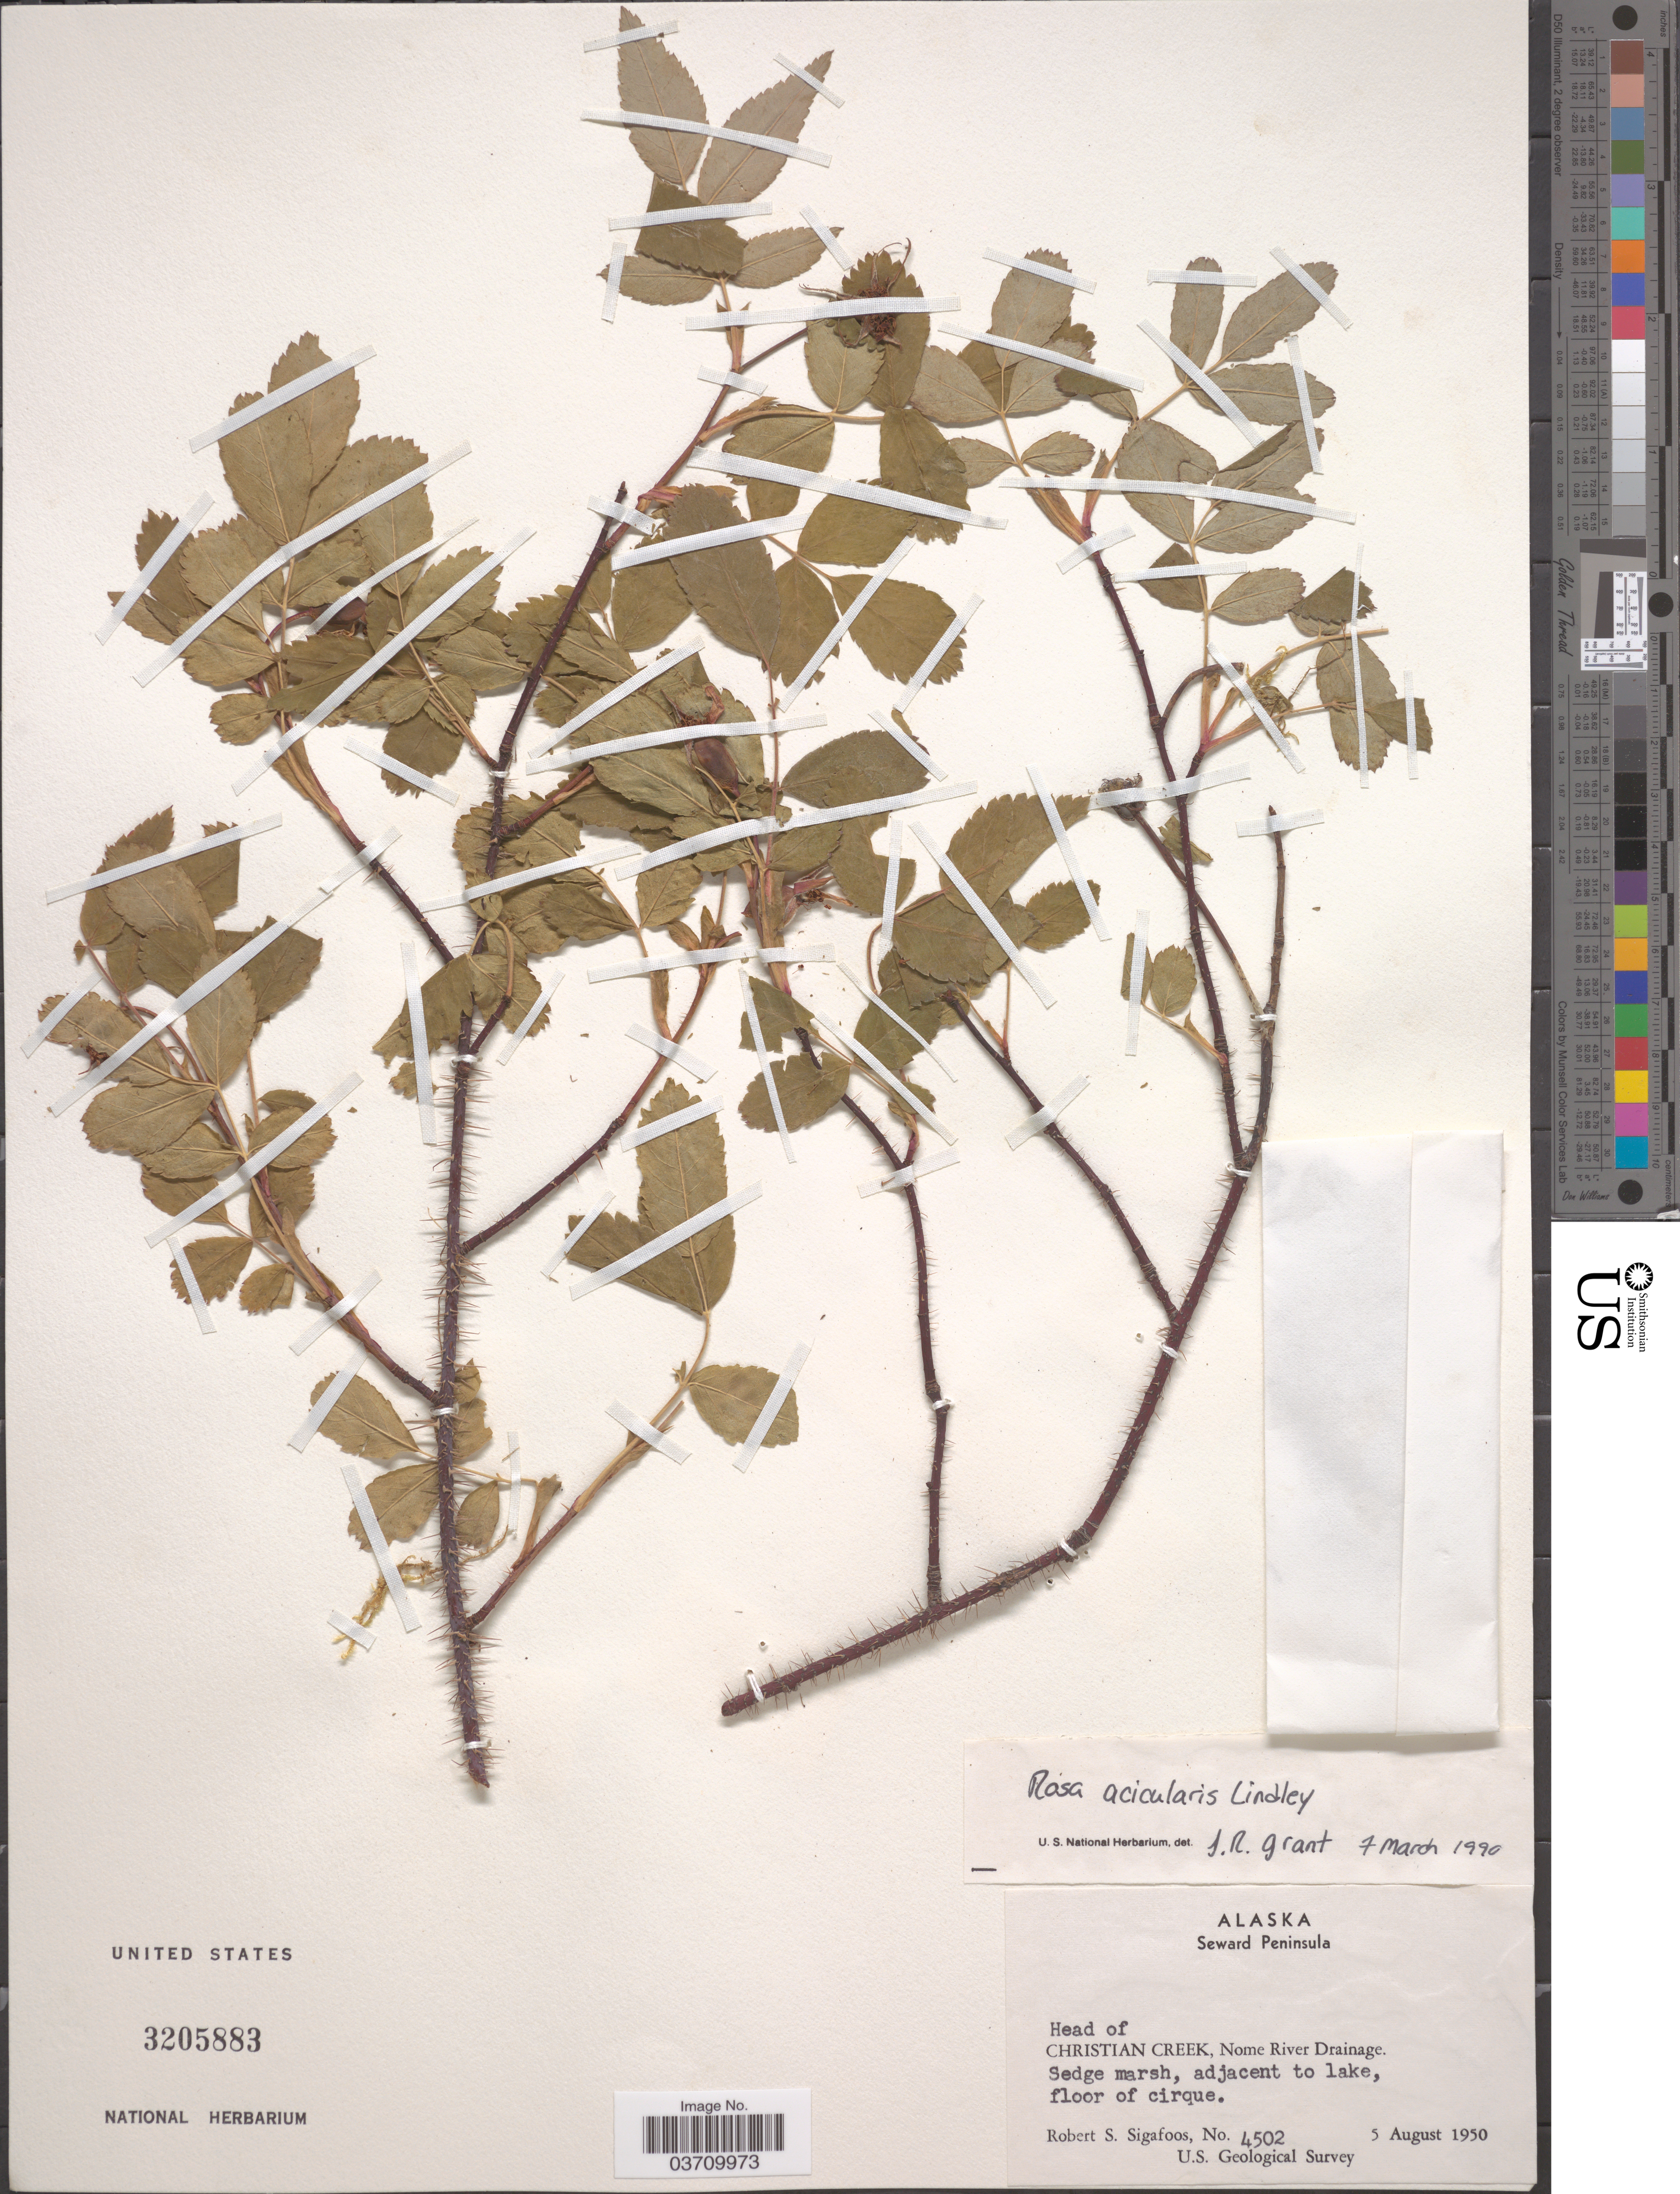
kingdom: Plantae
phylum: Tracheophyta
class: Magnoliopsida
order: Rosales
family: Rosaceae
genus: Rosa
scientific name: Rosa acicularis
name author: Lindl.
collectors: R. Sigafoos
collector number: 4502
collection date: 1950-08-05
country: United States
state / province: Alaska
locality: Seward Peninsula. Head of Christian Creek, Nome River Drainage.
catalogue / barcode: US 3205883